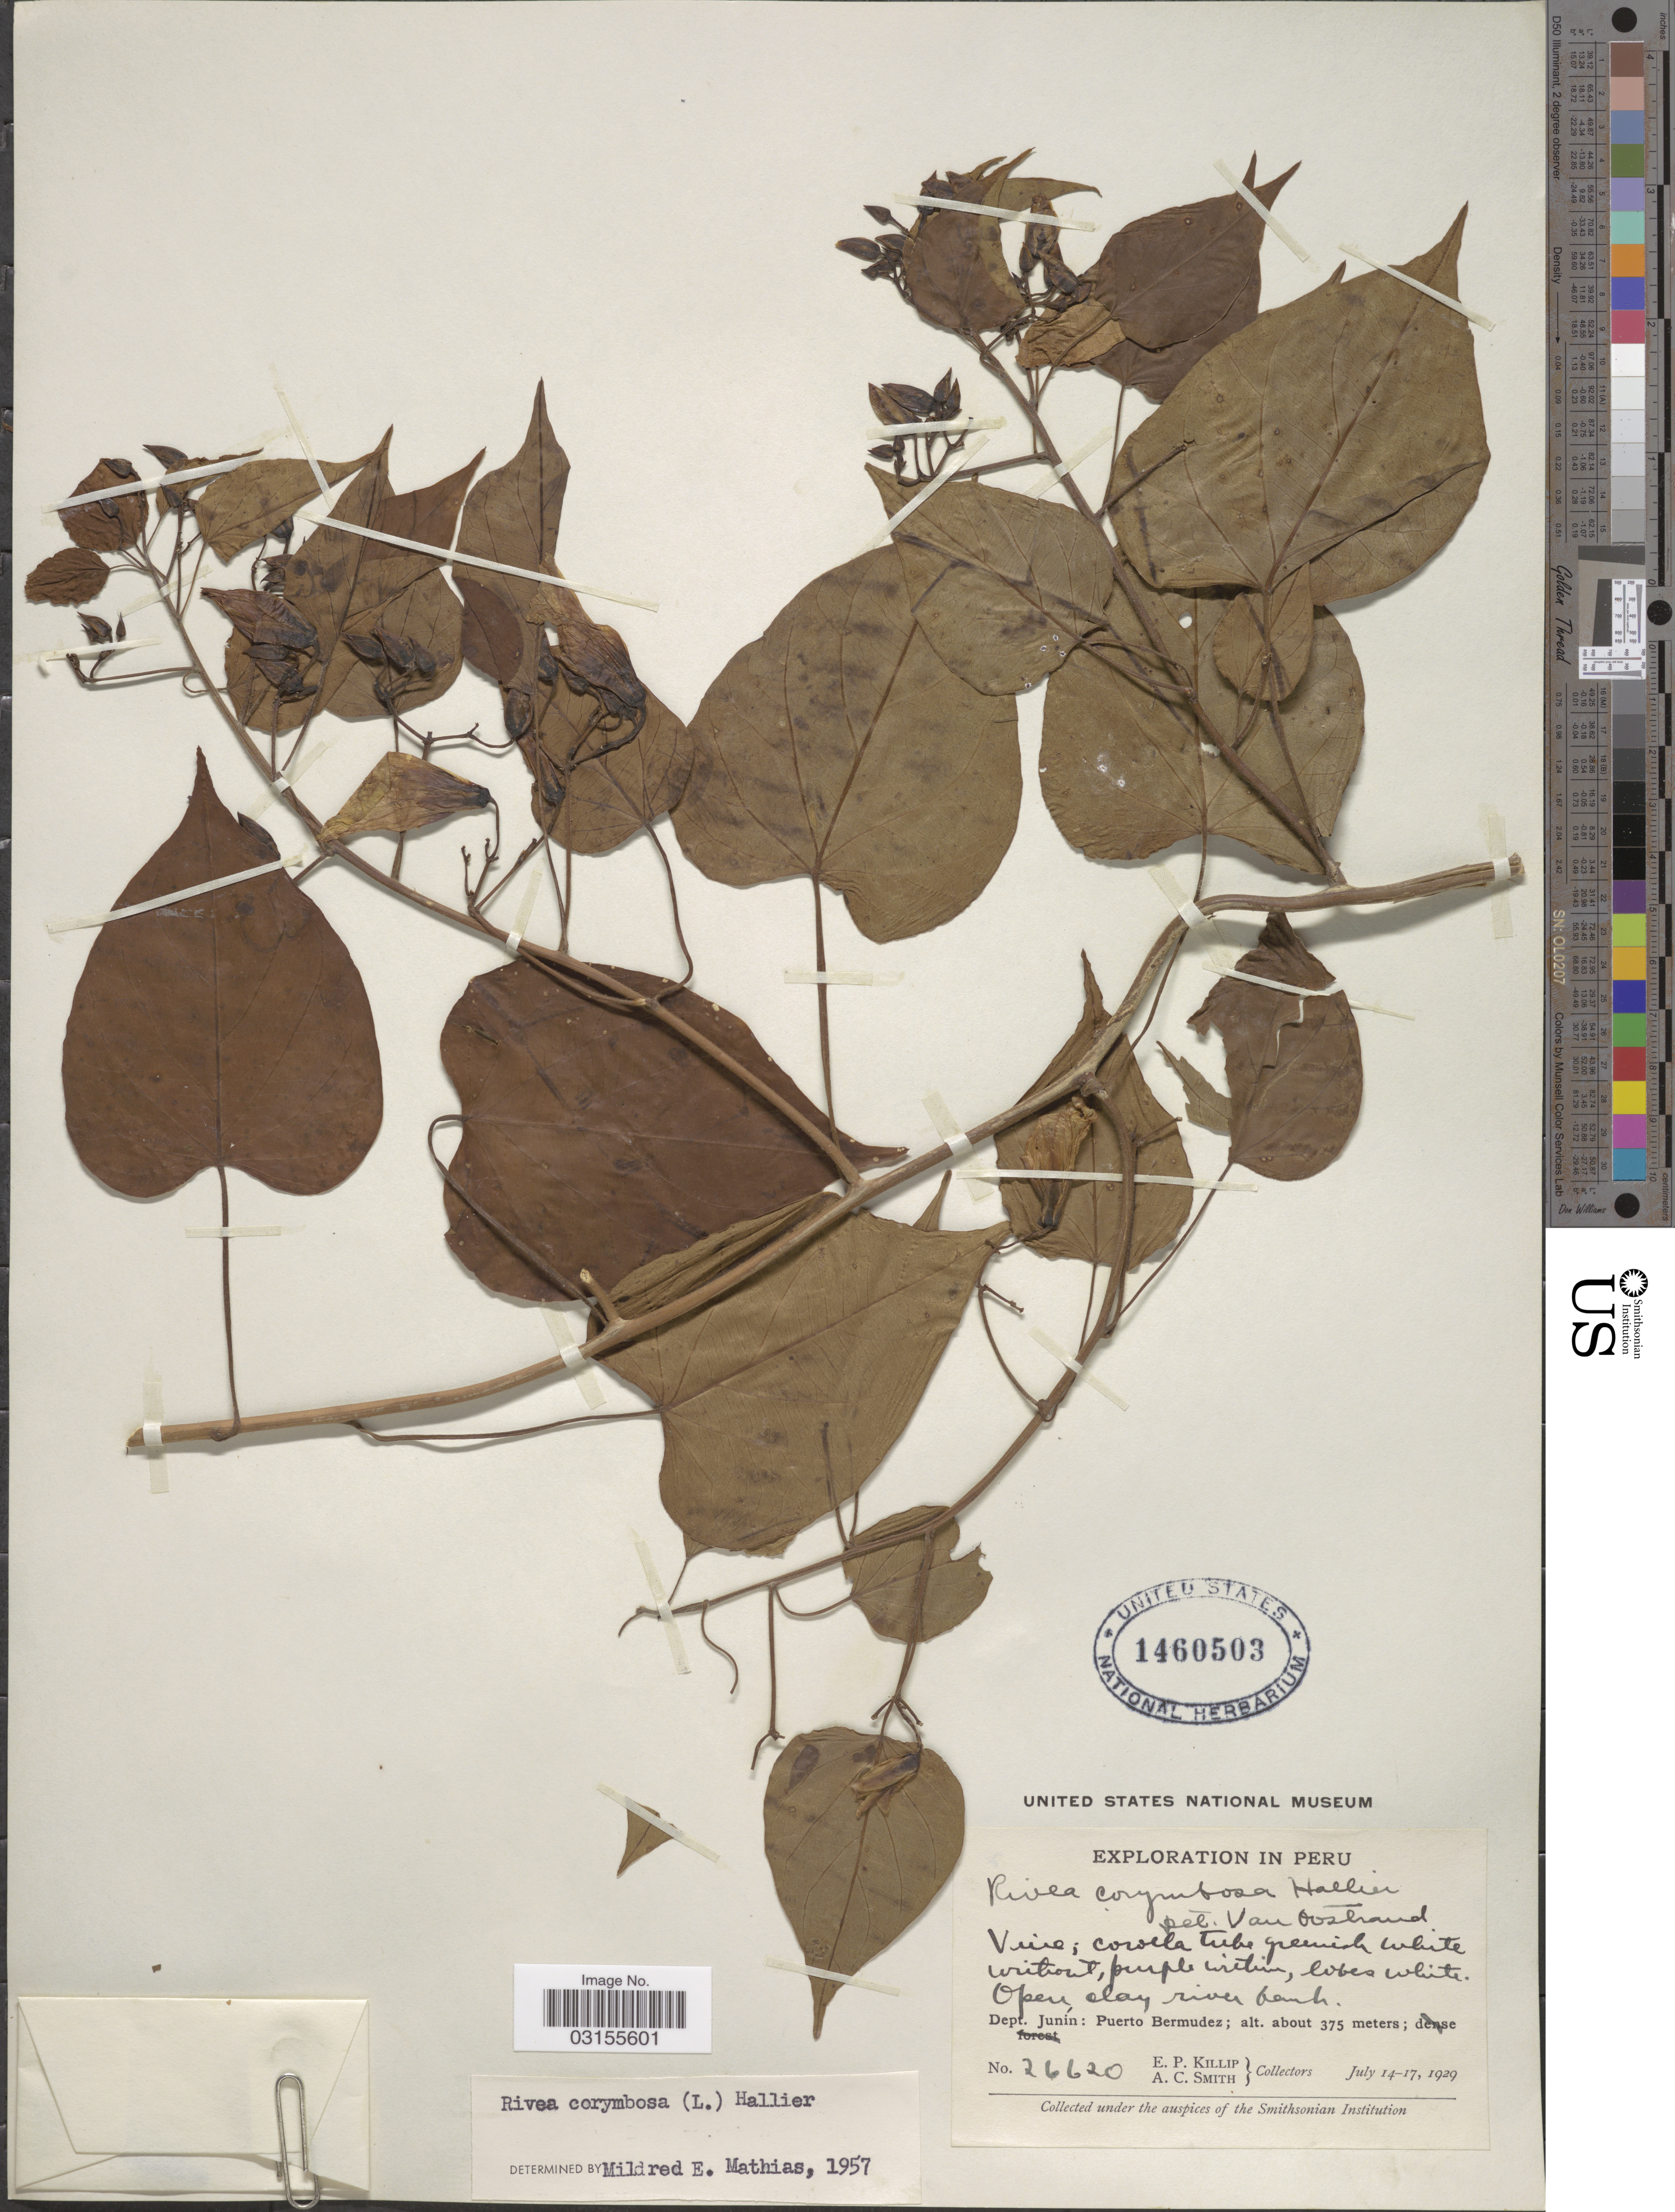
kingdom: Plantae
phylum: Tracheophyta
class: Magnoliopsida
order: Solanales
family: Convolvulaceae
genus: Turbina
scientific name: Turbina corymbosa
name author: (L.) Raf.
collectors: E. P. Killip & A. C. Smith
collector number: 26620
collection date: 1929-07-14/1929-07-17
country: Peru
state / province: Junín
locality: Dept. Junín: Puerto Bermudez.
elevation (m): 375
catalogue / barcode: US 1460503